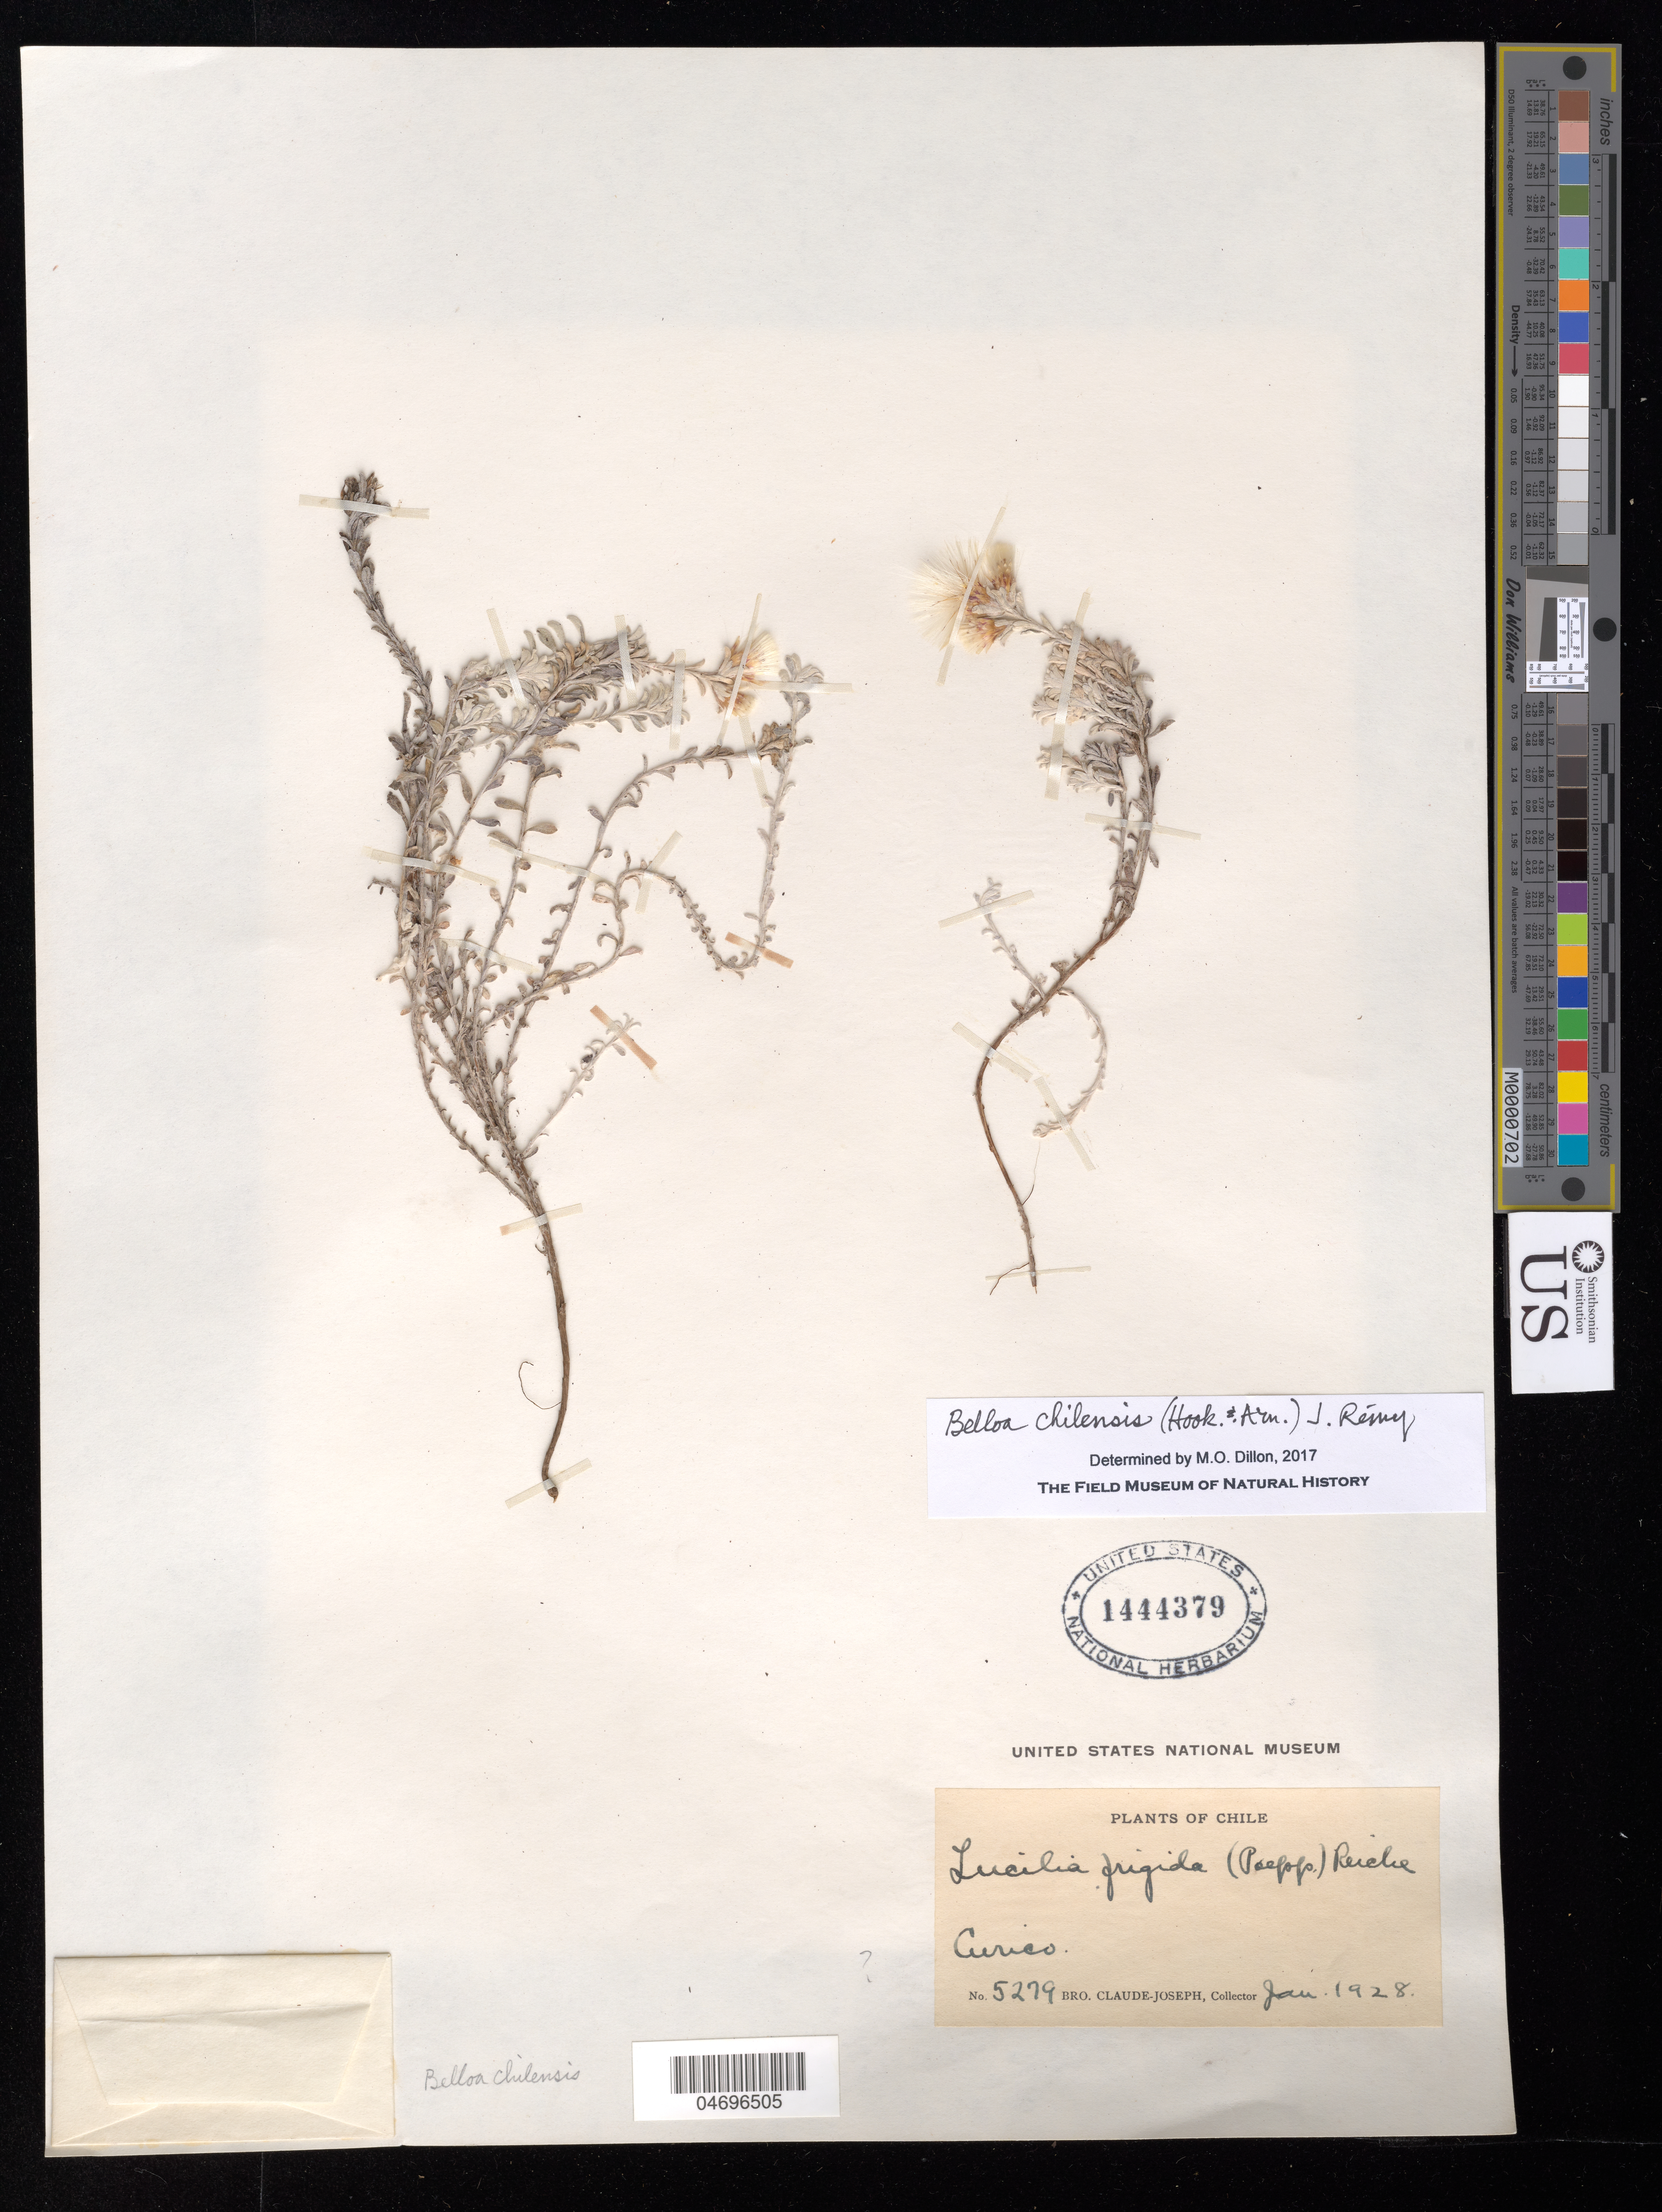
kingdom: Plantae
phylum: Tracheophyta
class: Magnoliopsida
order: Asterales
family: Asteraceae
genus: Belloa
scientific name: Belloa chilensis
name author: (Hook. & Arn.) J. Rémy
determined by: Dillon, M. O.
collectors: Bro. Claude-Joseph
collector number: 5279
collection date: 1928-01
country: Chile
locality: Curico.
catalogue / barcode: US 1444379